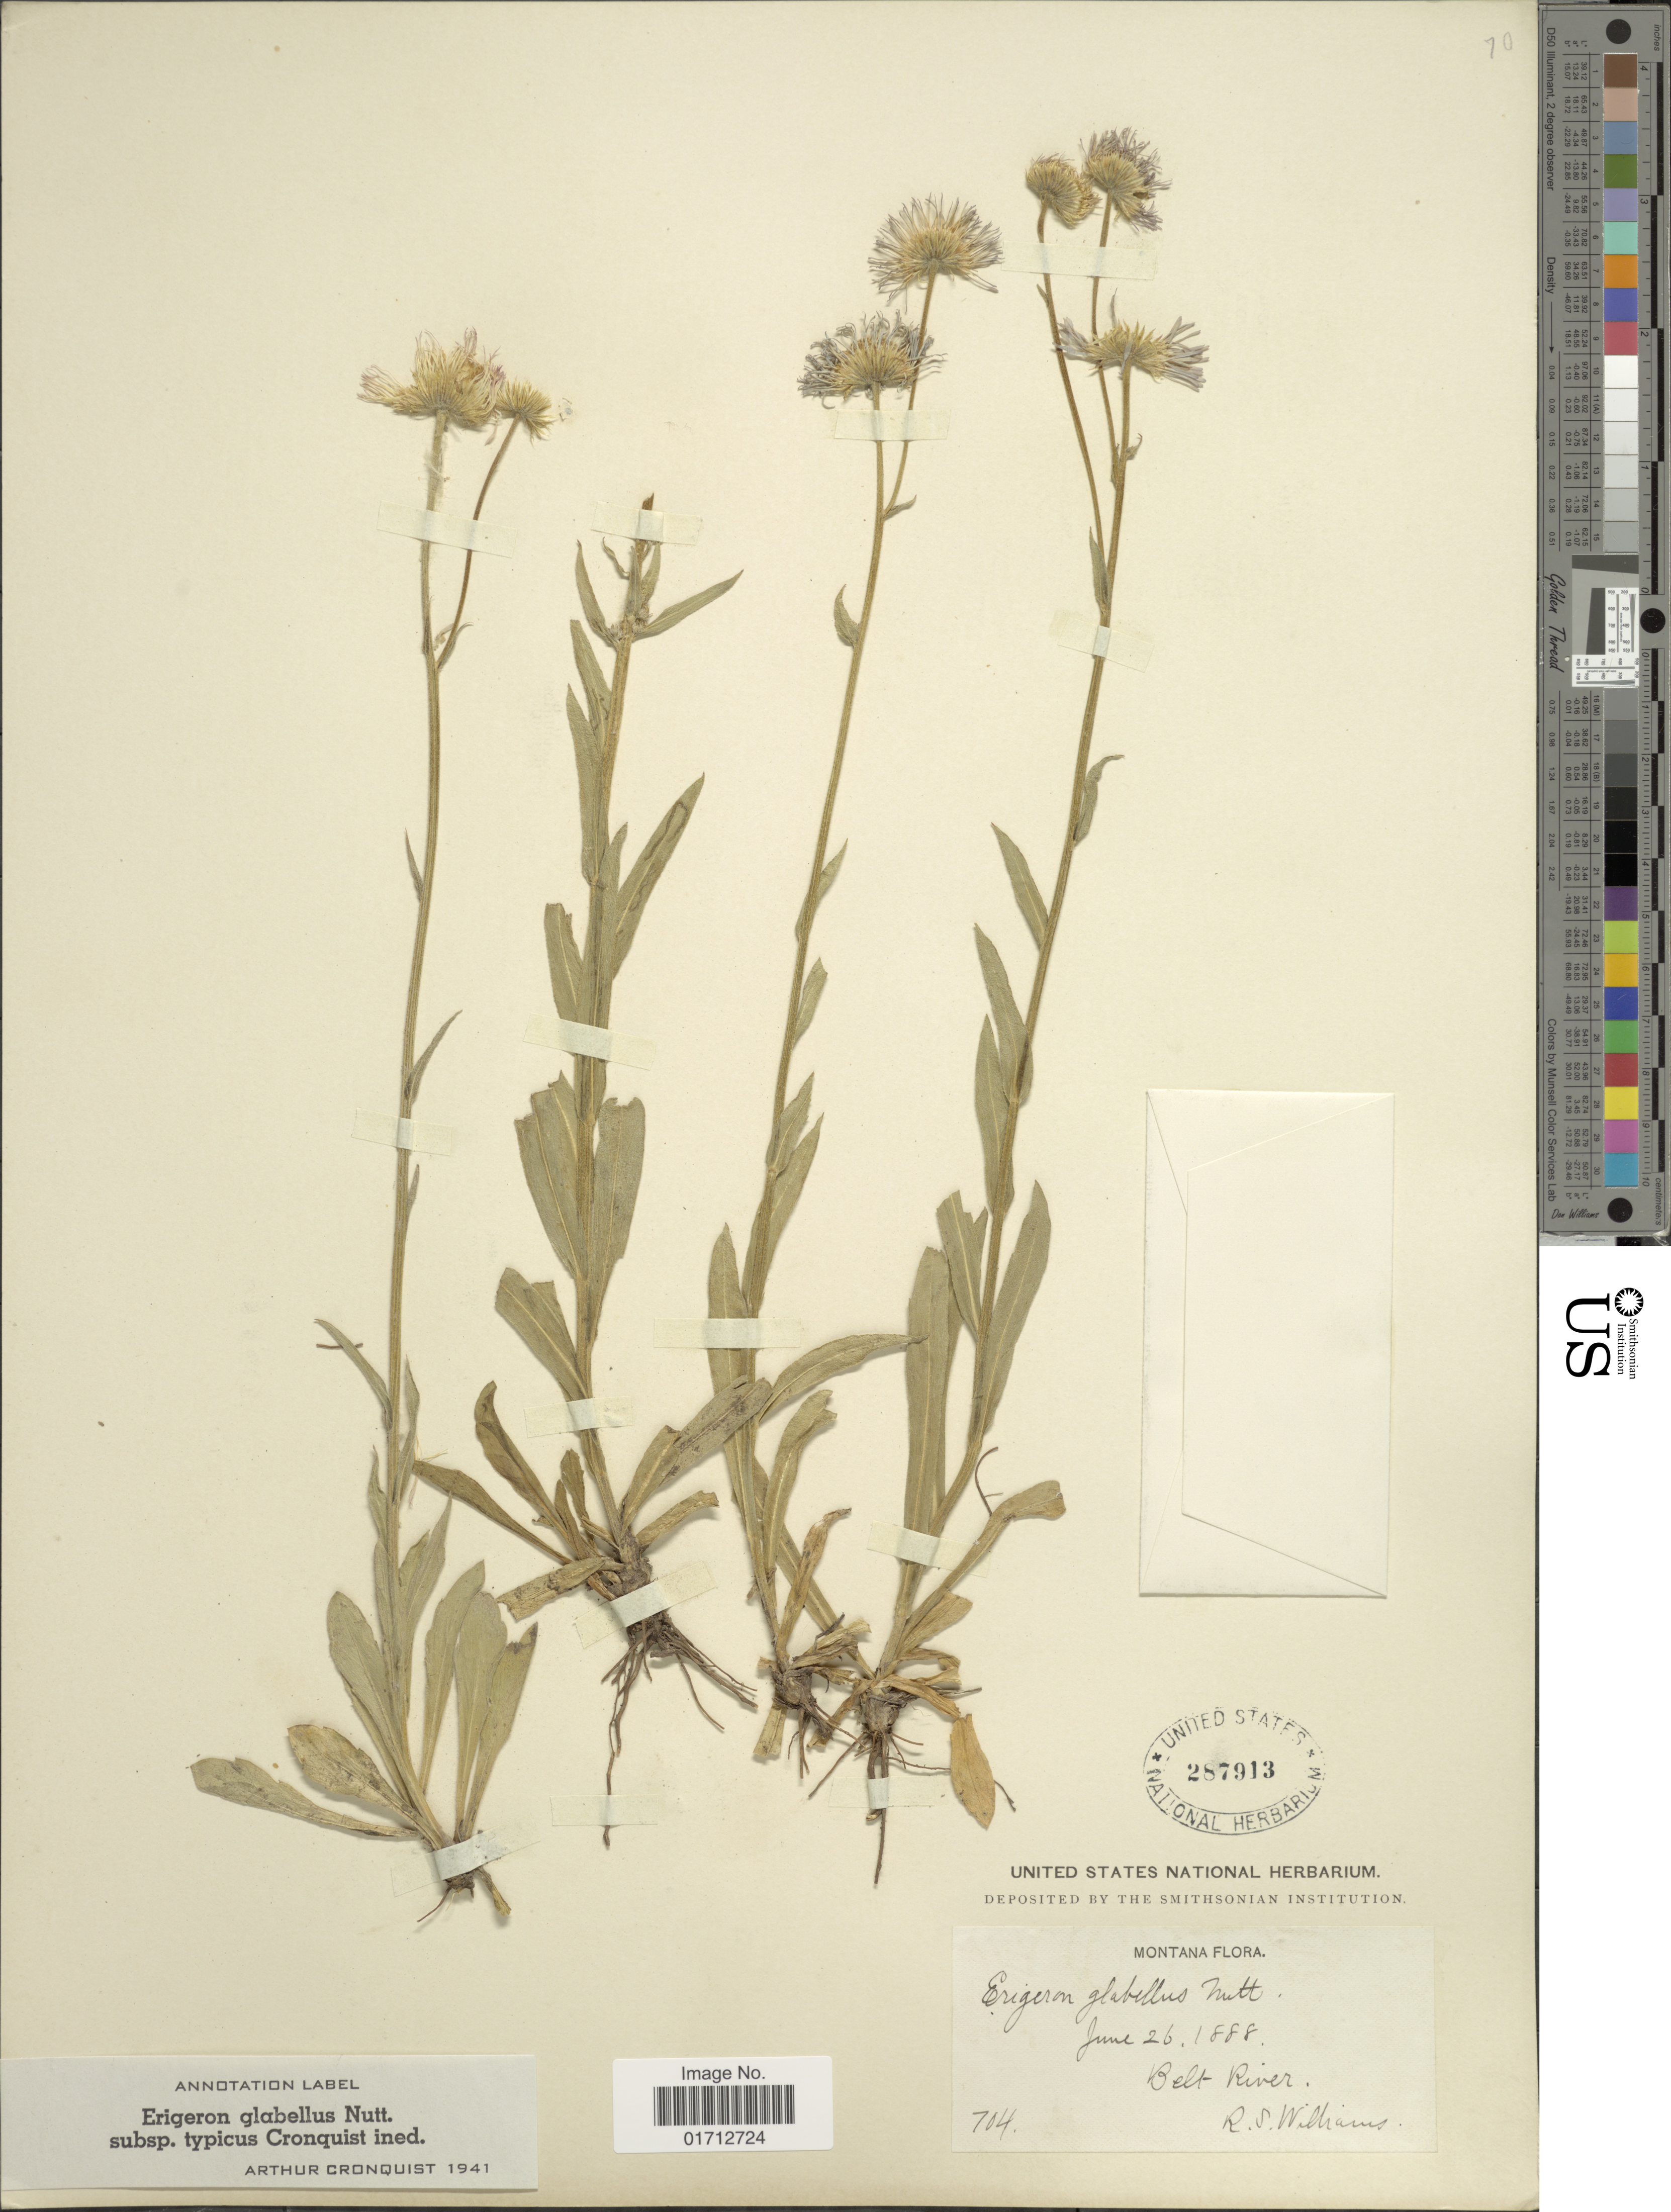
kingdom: Plantae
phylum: Tracheophyta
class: Magnoliopsida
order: Asterales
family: Asteraceae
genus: Erigeron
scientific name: Erigeron glabellus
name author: Nutt.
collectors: R. S. Williams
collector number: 704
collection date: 1888-06-26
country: United States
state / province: Montana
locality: Belt River.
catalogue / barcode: US 287913